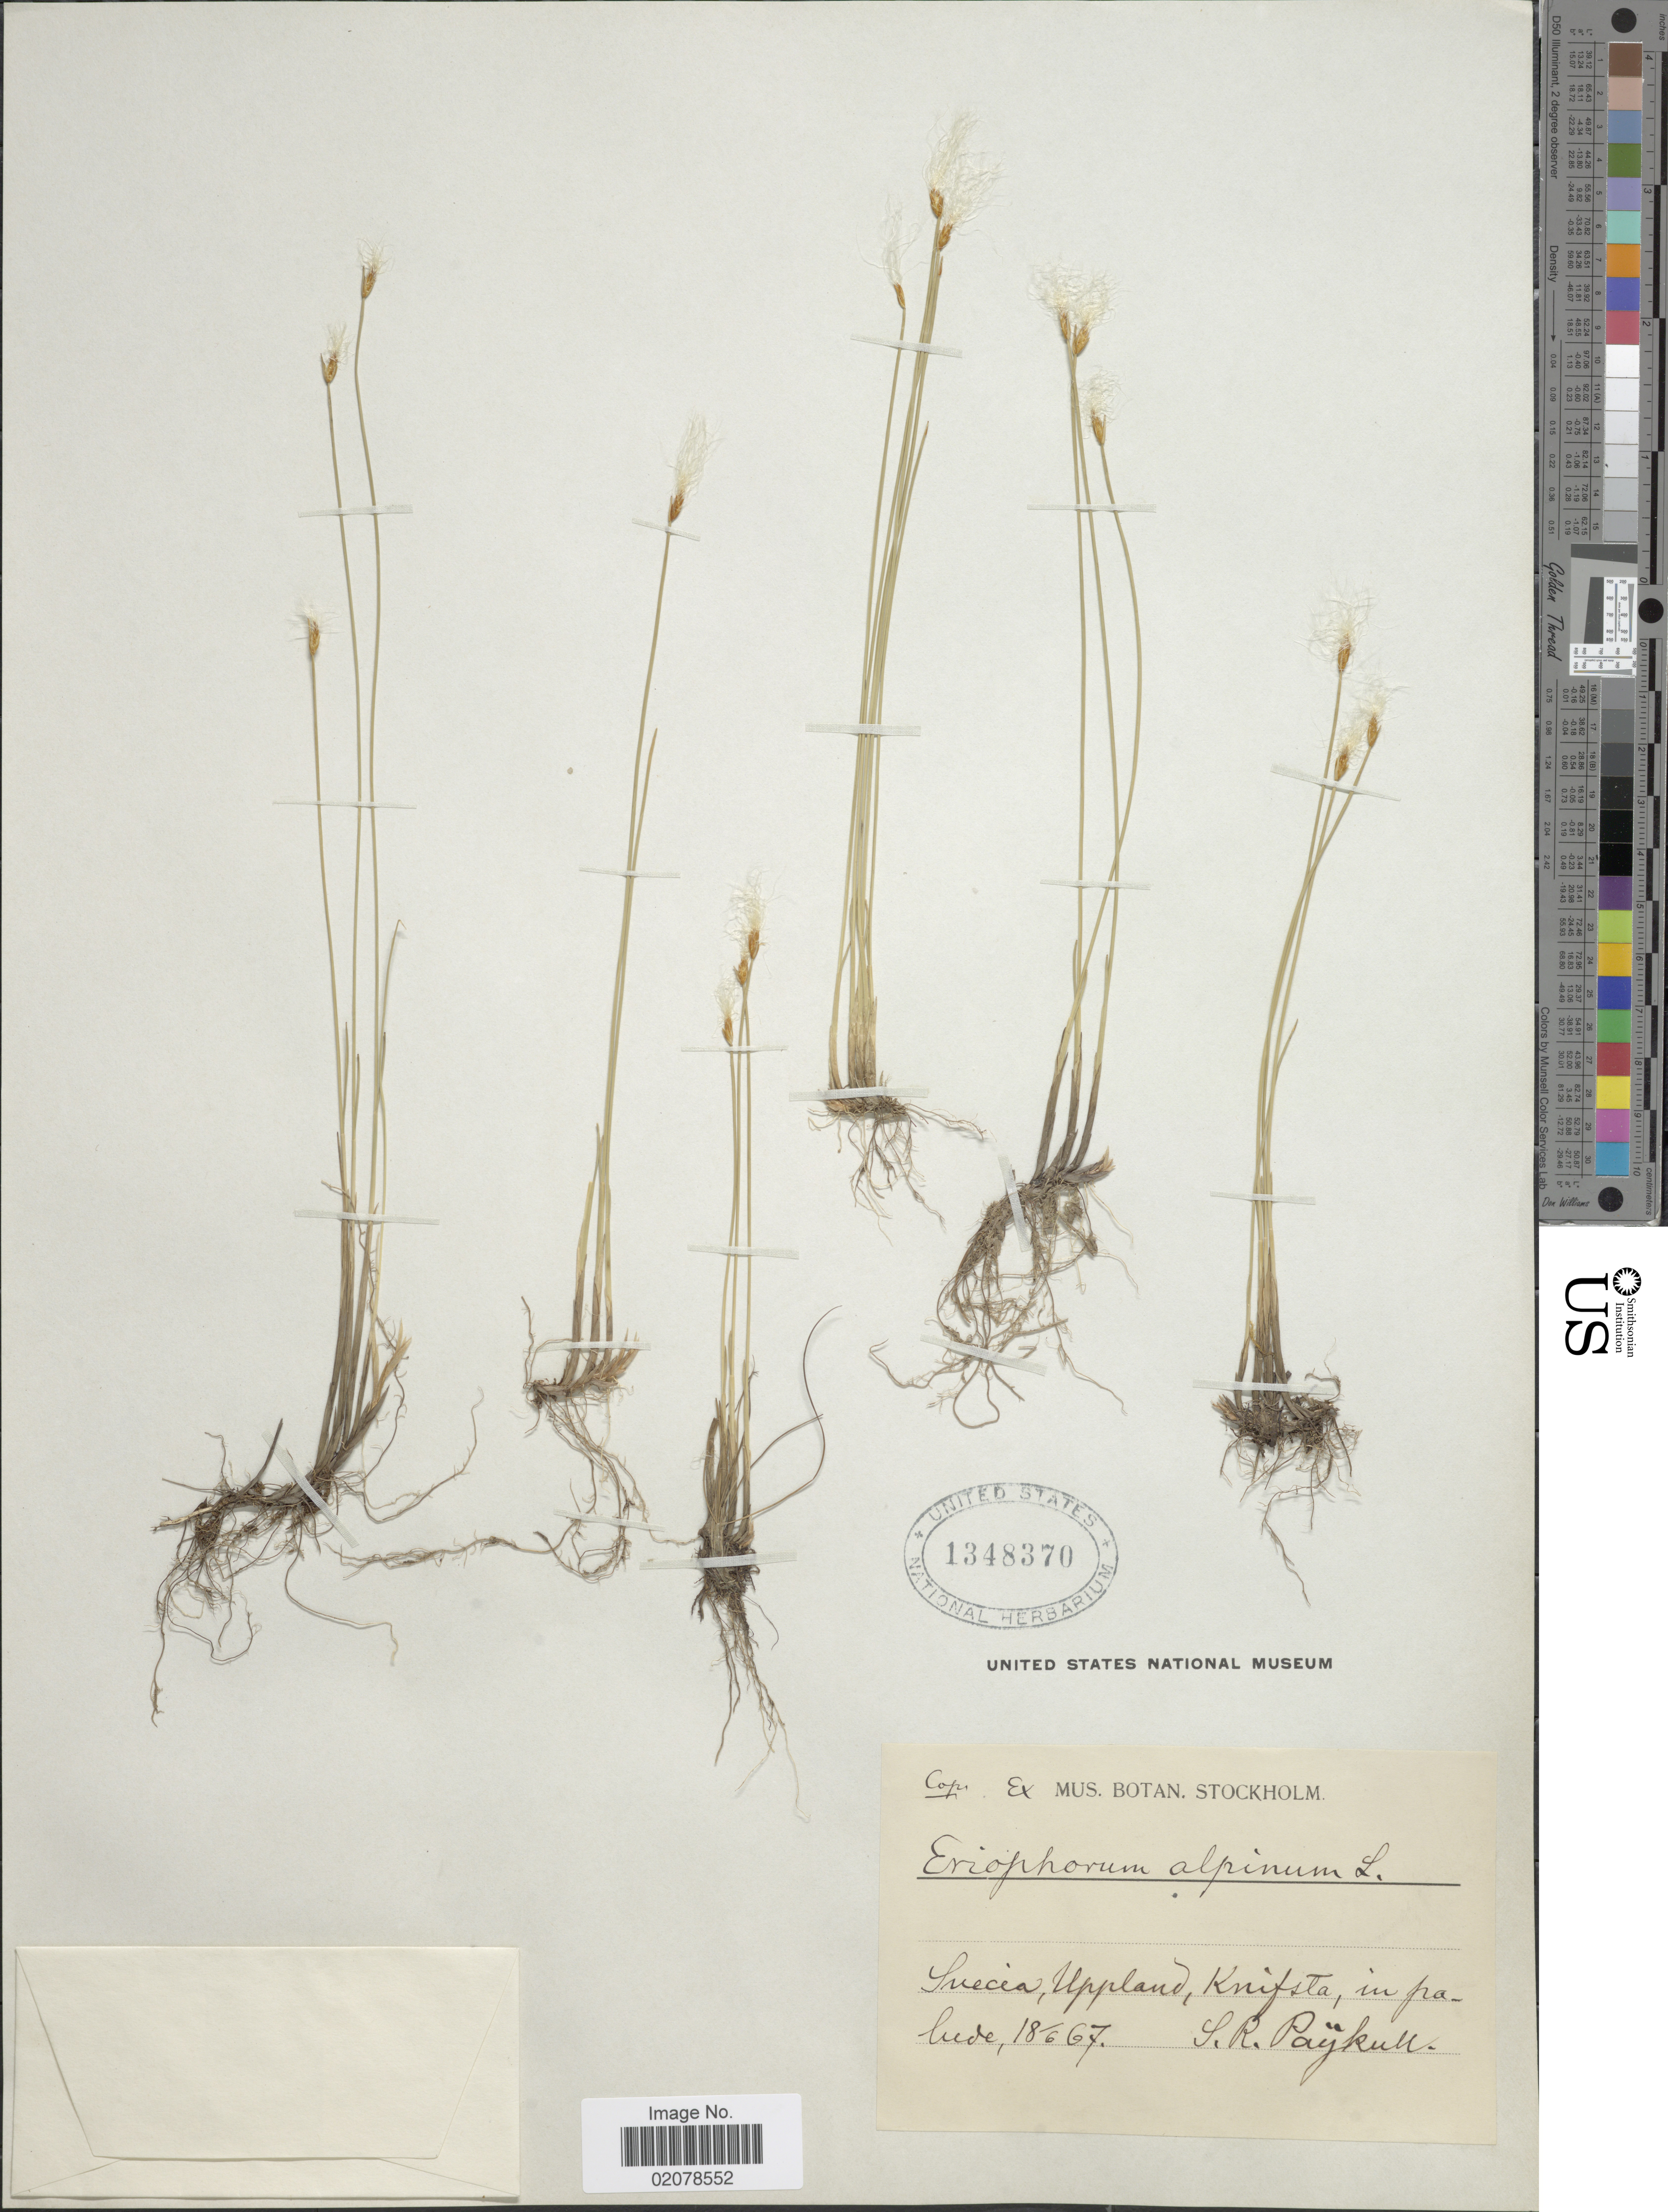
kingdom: Plantae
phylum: Tracheophyta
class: Liliopsida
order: Poales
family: Cyperaceae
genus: Trichophorum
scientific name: Trichophorum alpinum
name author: (L.) Pers.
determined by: Strong, M. T., (US), Smithsonian Institution - National Museum of Natural History (UNITED STATES)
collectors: S. Paykull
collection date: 1867-06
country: Sweden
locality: Uppland, Knifsta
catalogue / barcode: US 1348370